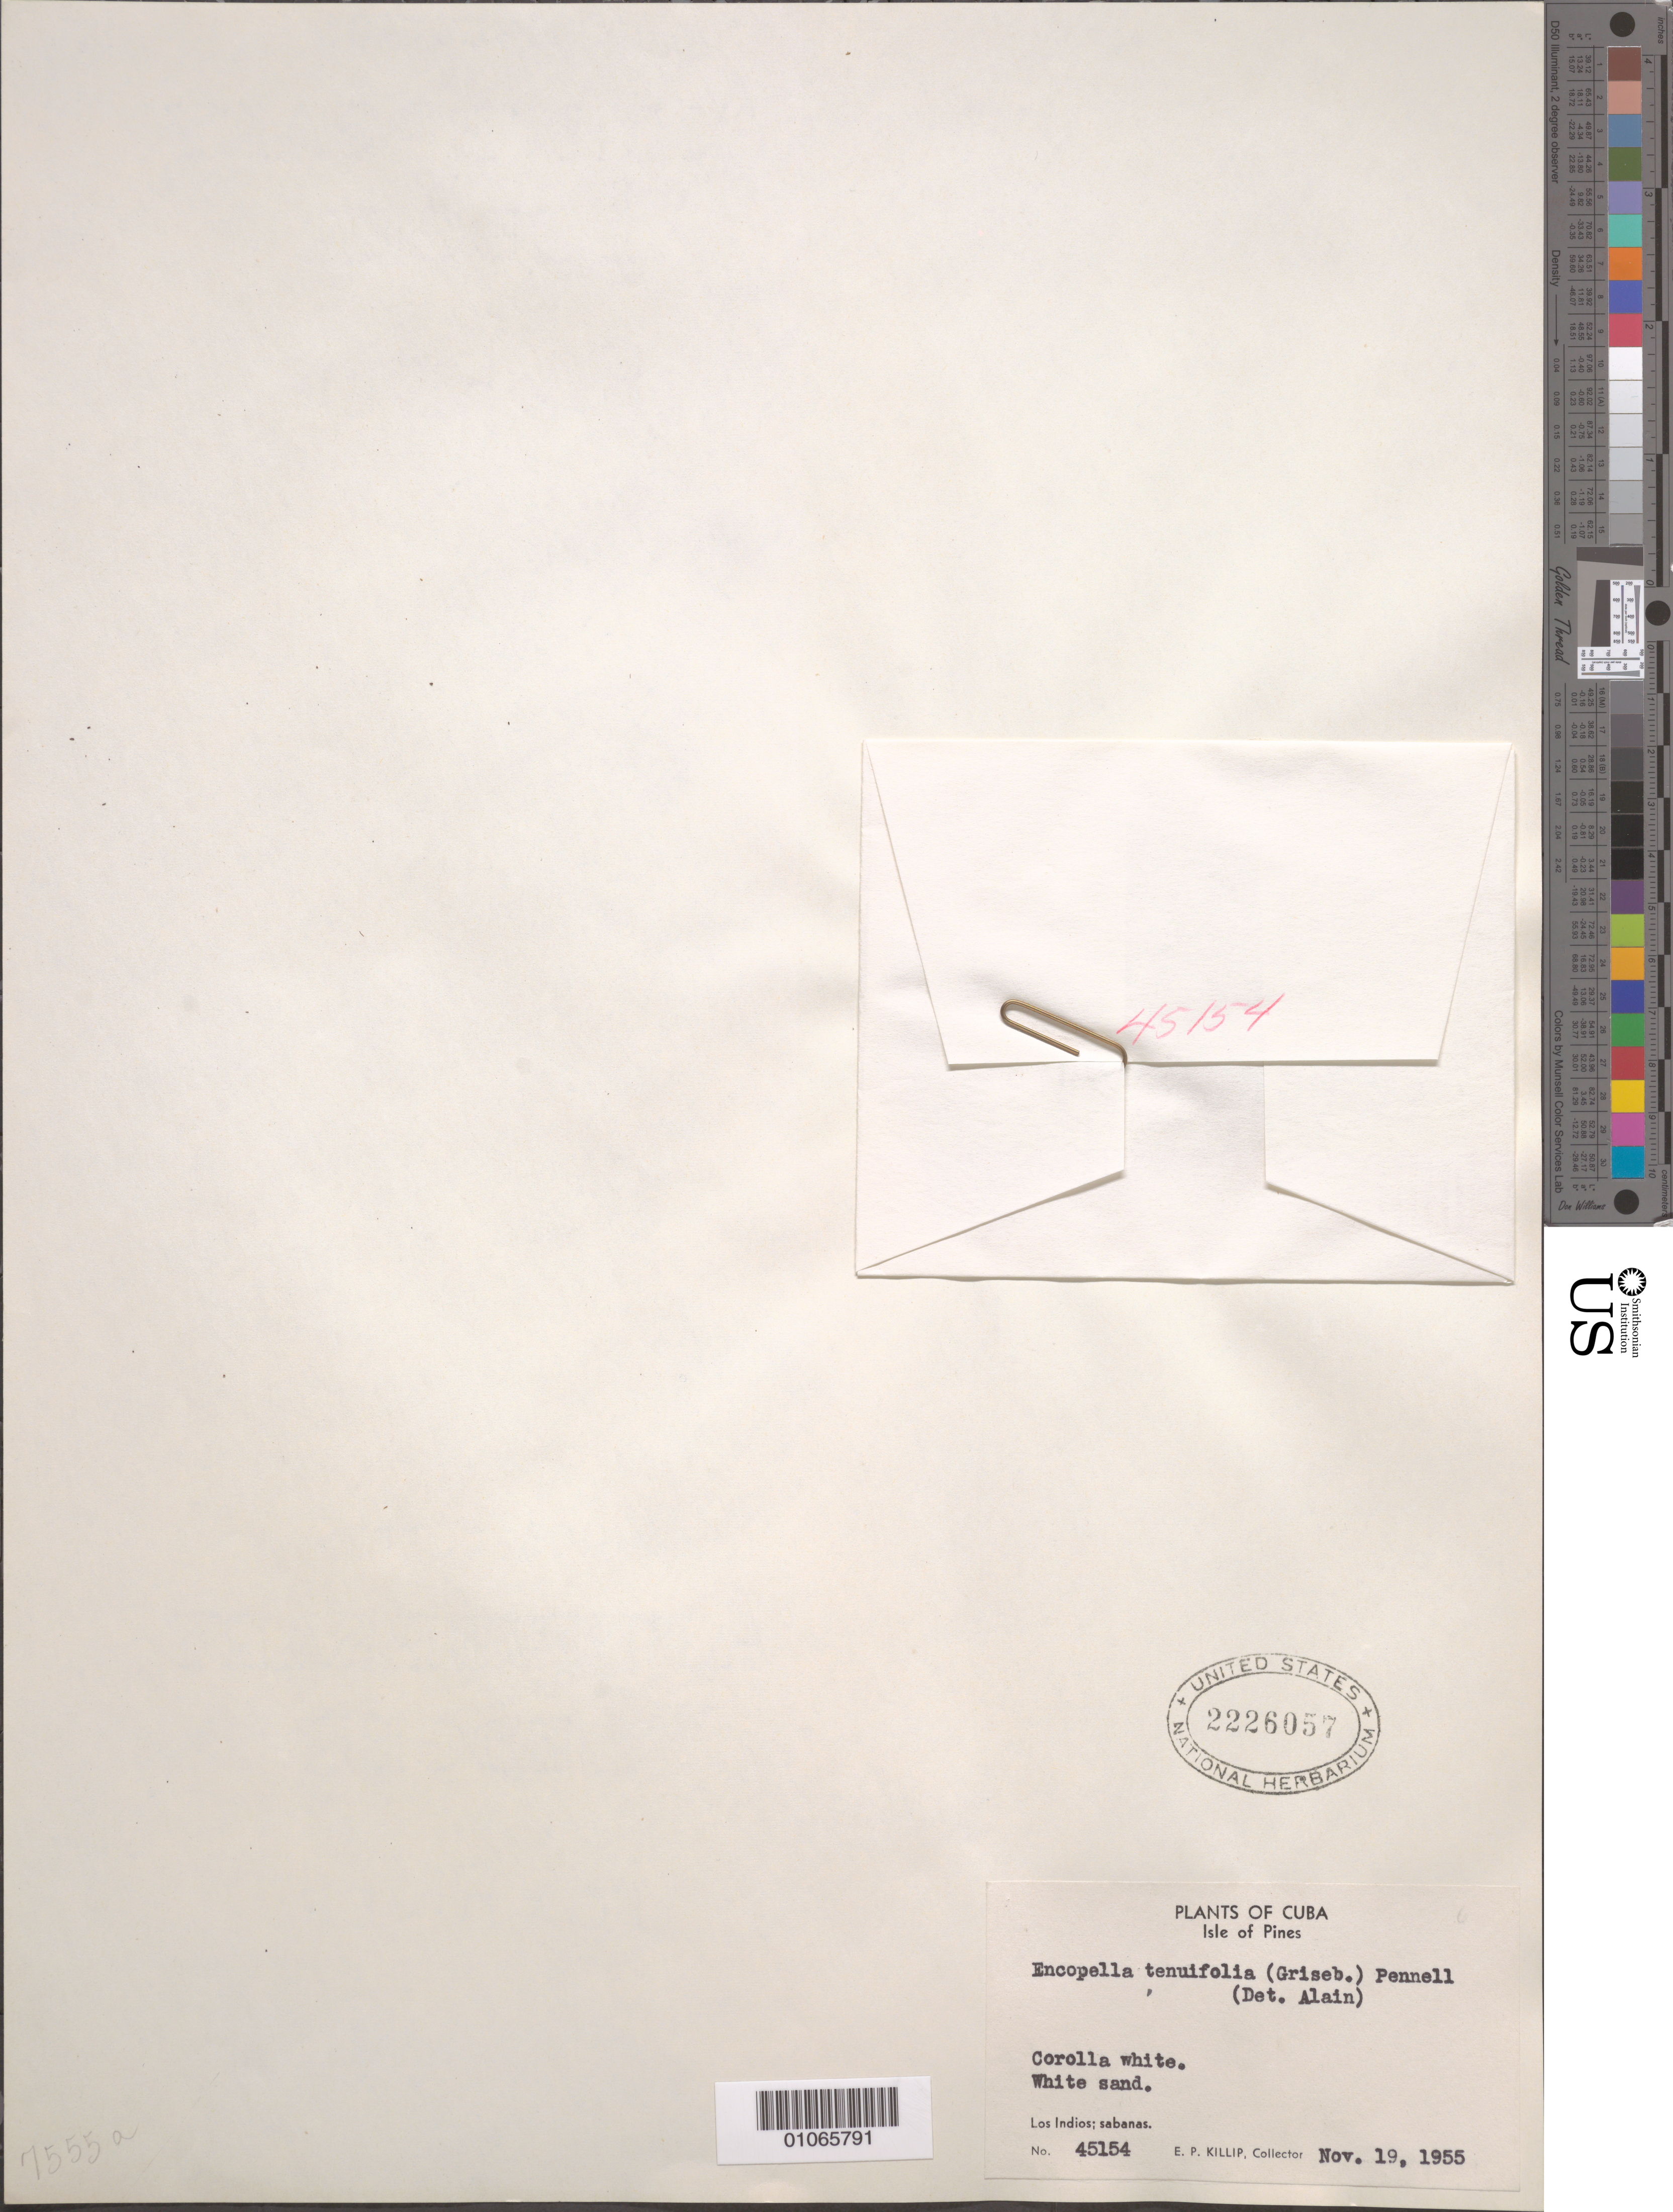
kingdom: Plantae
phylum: Tracheophyta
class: Magnoliopsida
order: Lamiales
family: Plantaginaceae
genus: Encopella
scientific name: Encopella tenuifolia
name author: (Griseb.) Pennell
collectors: E. P. Killip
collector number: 45154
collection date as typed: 19 Nov 1955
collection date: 1955-11-19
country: Cuba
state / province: Isla de La Juventud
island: Isla de la Juventud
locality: Los Indios; savannas White sand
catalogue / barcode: US 2226057